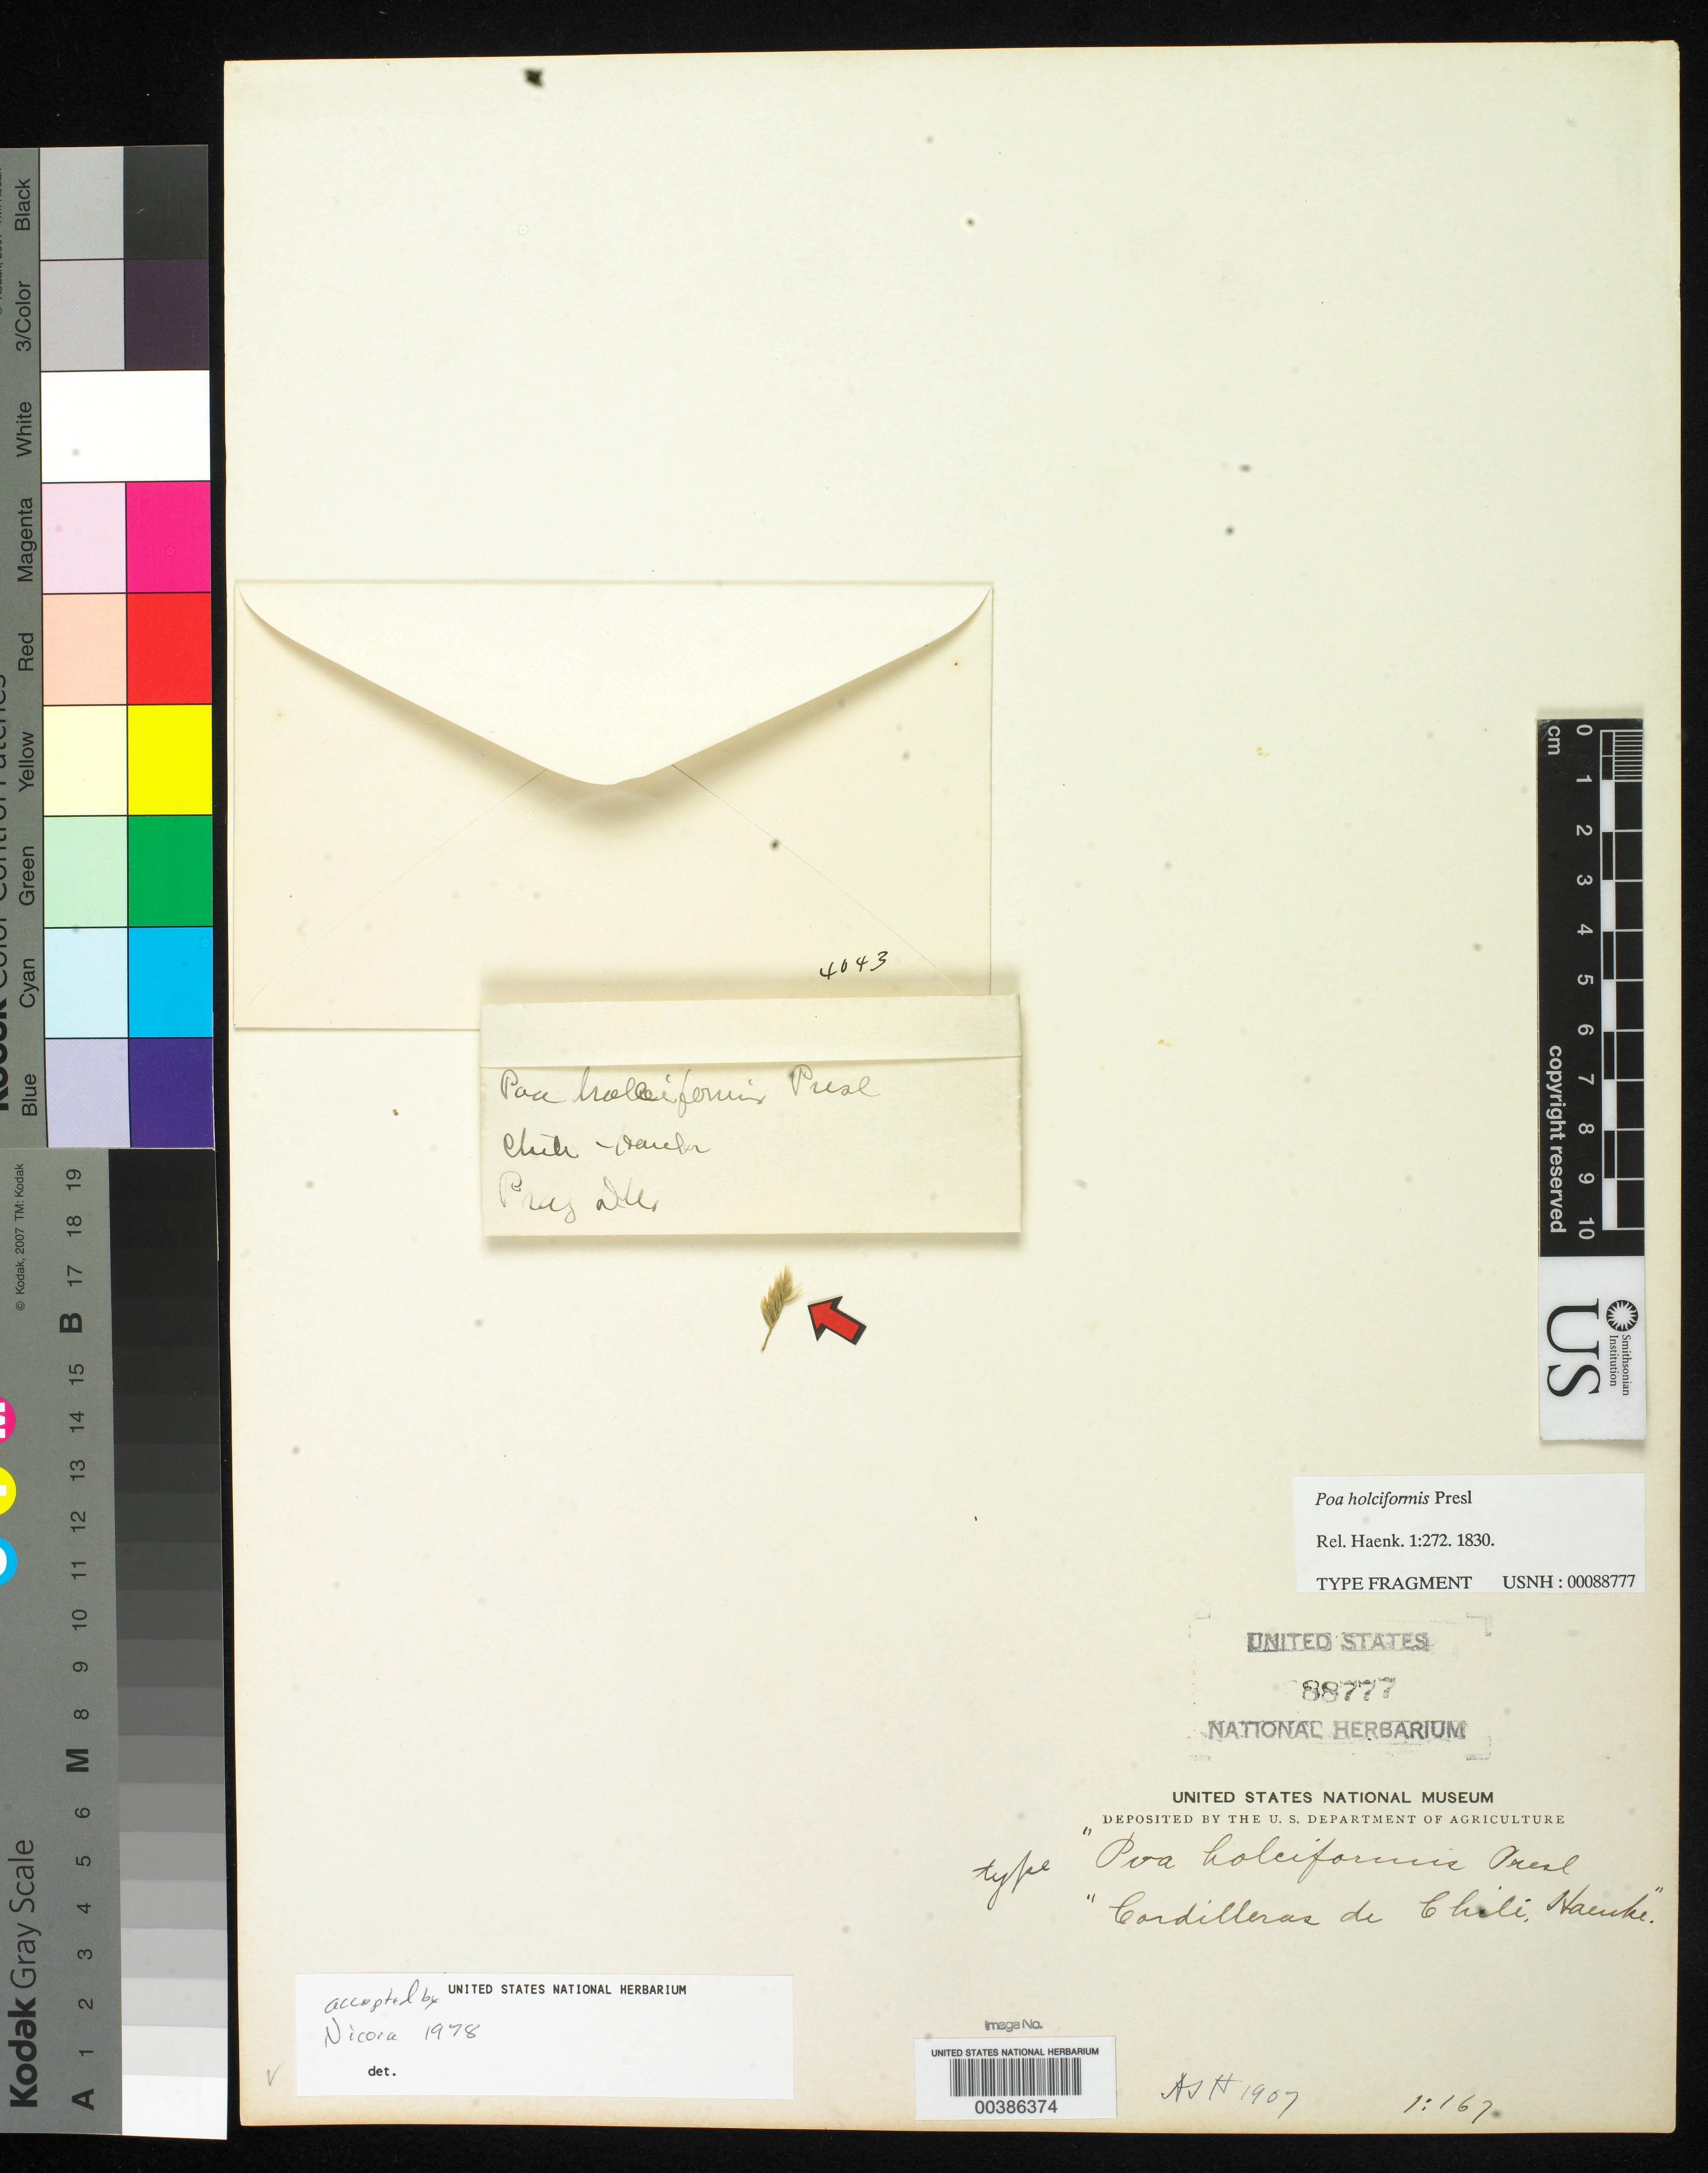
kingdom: Plantae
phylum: Tracheophyta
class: Liliopsida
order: Poales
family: Poaceae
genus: Poa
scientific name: Poa holciformis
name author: J. Presl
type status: Type Fragment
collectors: T. P. X. Haenke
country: Chile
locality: Cordillera de Chile.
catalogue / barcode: US 88777